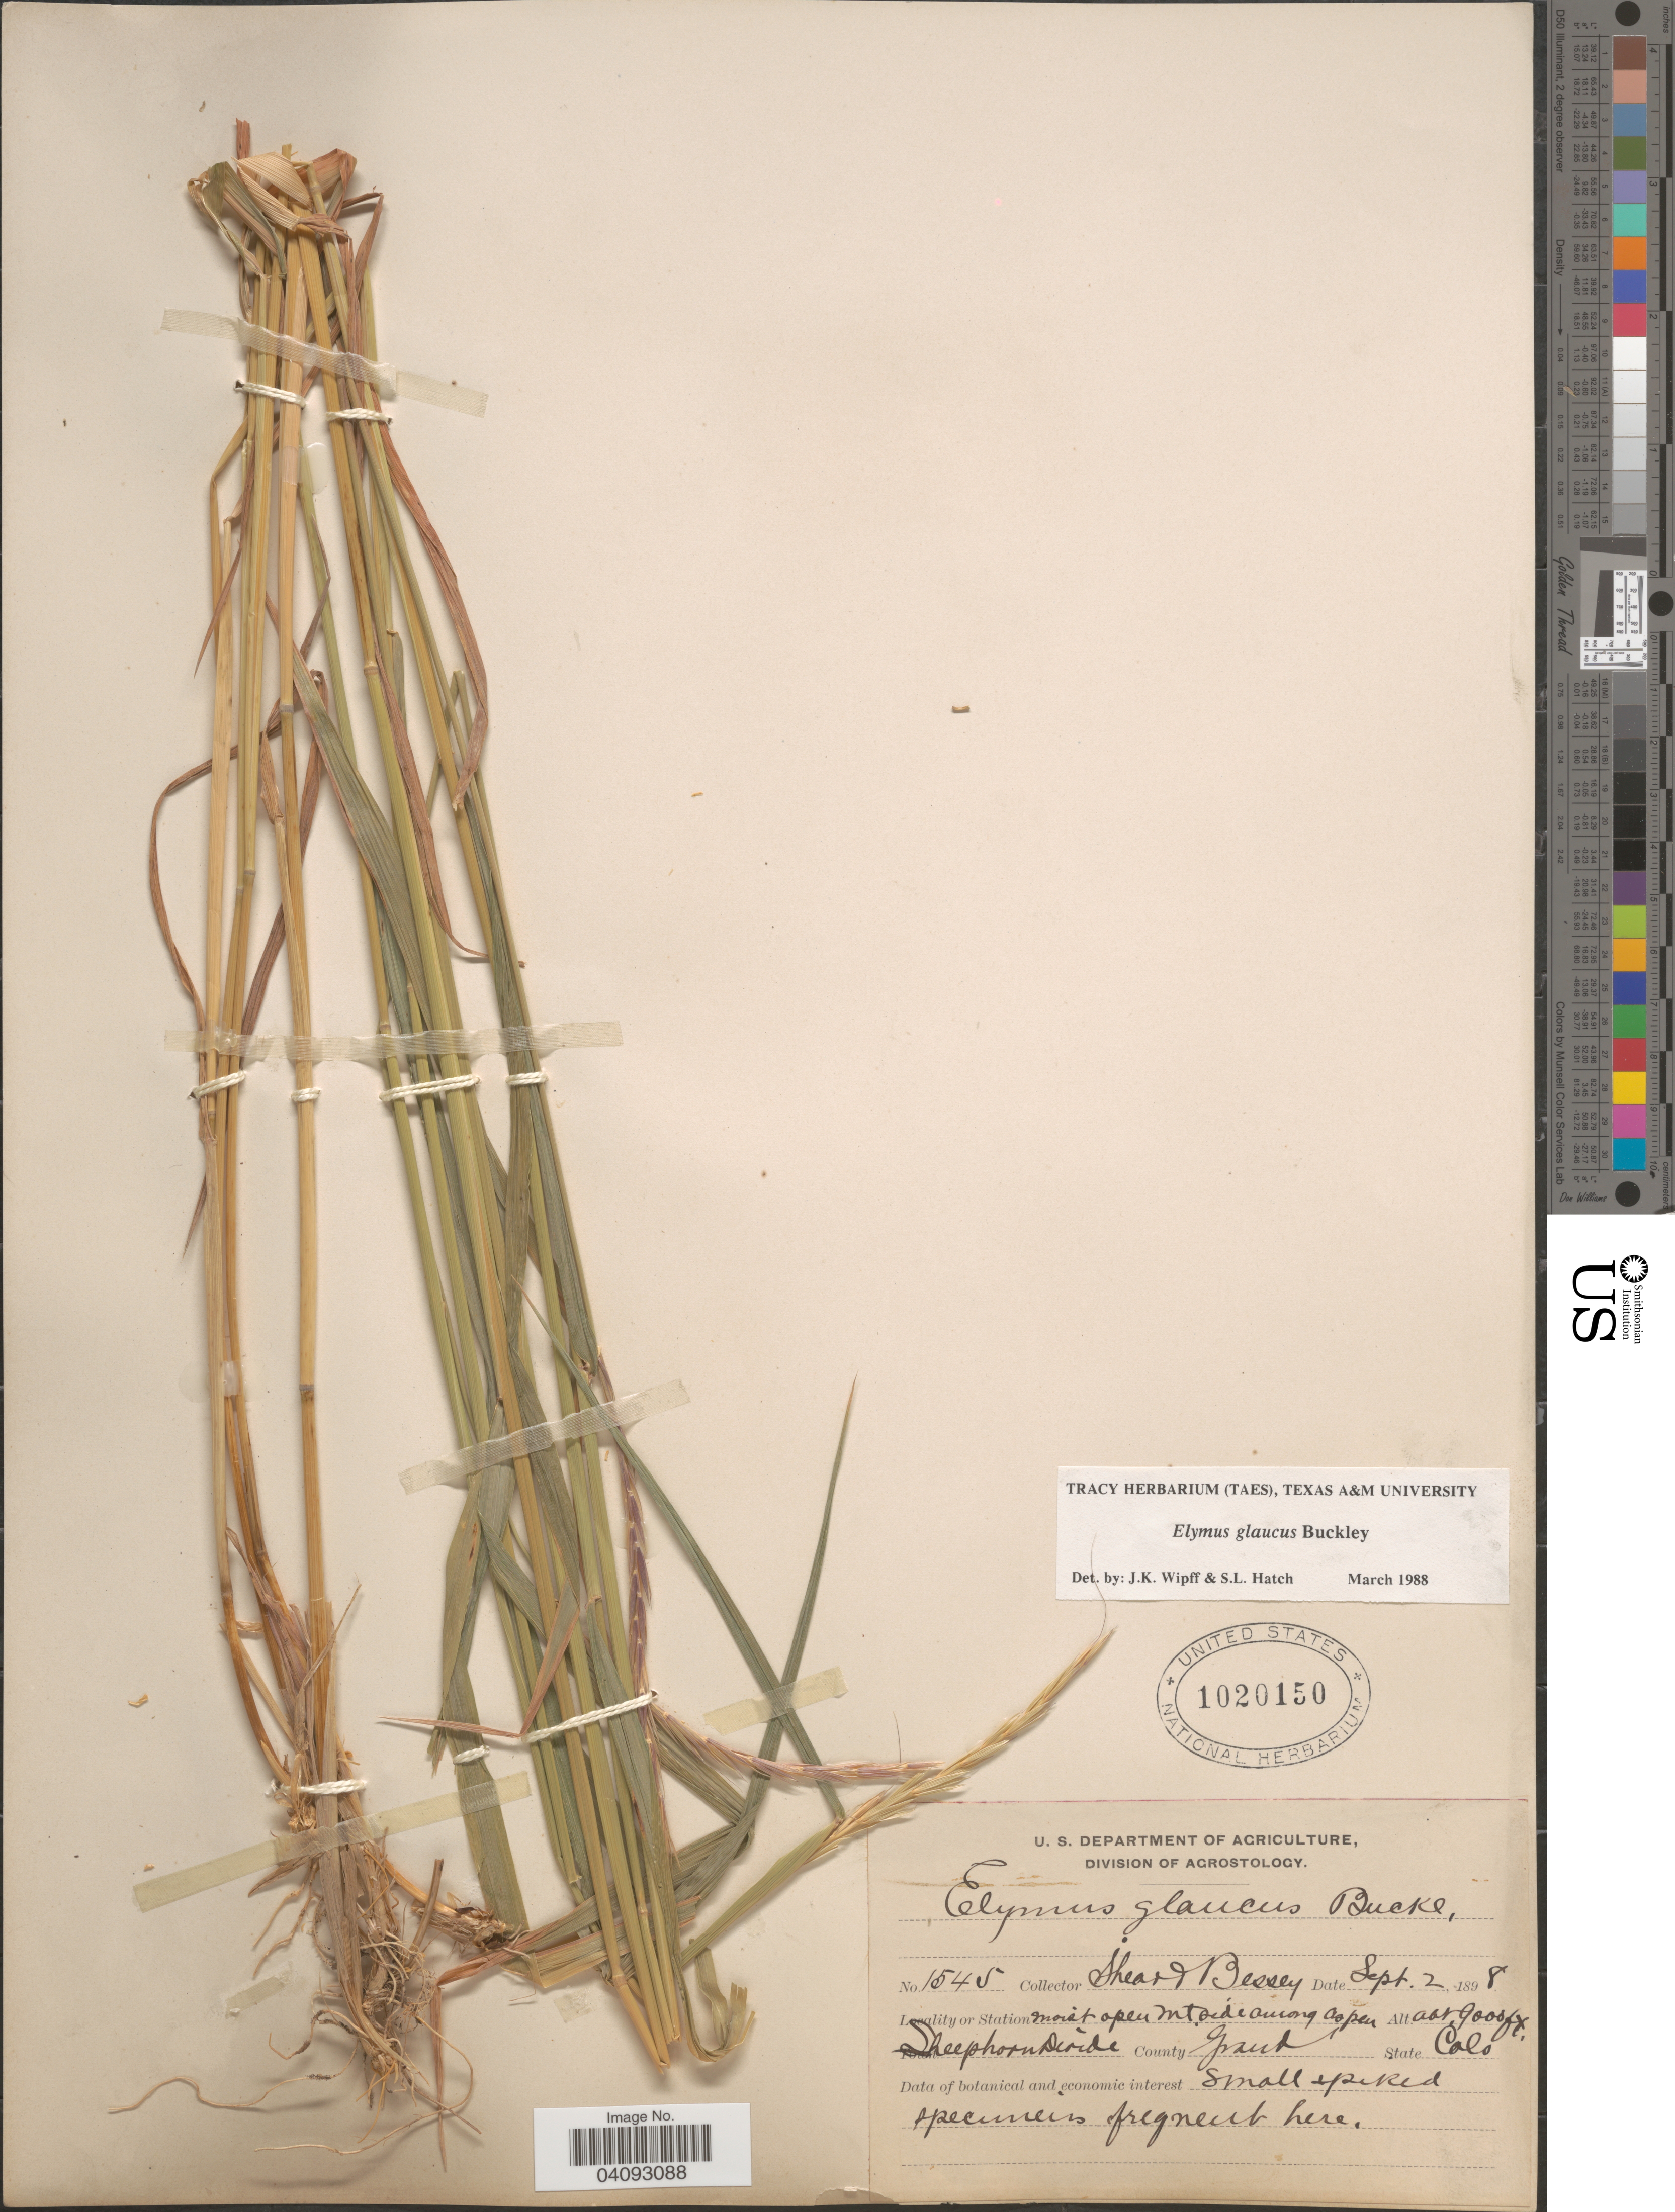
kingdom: Plantae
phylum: Tracheophyta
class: Liliopsida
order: Poales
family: Poaceae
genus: Elymus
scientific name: Elymus glaucus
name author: Buckley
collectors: -- Shear & -. Bessey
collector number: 1545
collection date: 1898-09-02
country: United States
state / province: Colorado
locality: Moist open mt. side among aspen. Sheephorn Divide. County Grand.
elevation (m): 2743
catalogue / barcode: US 1020150